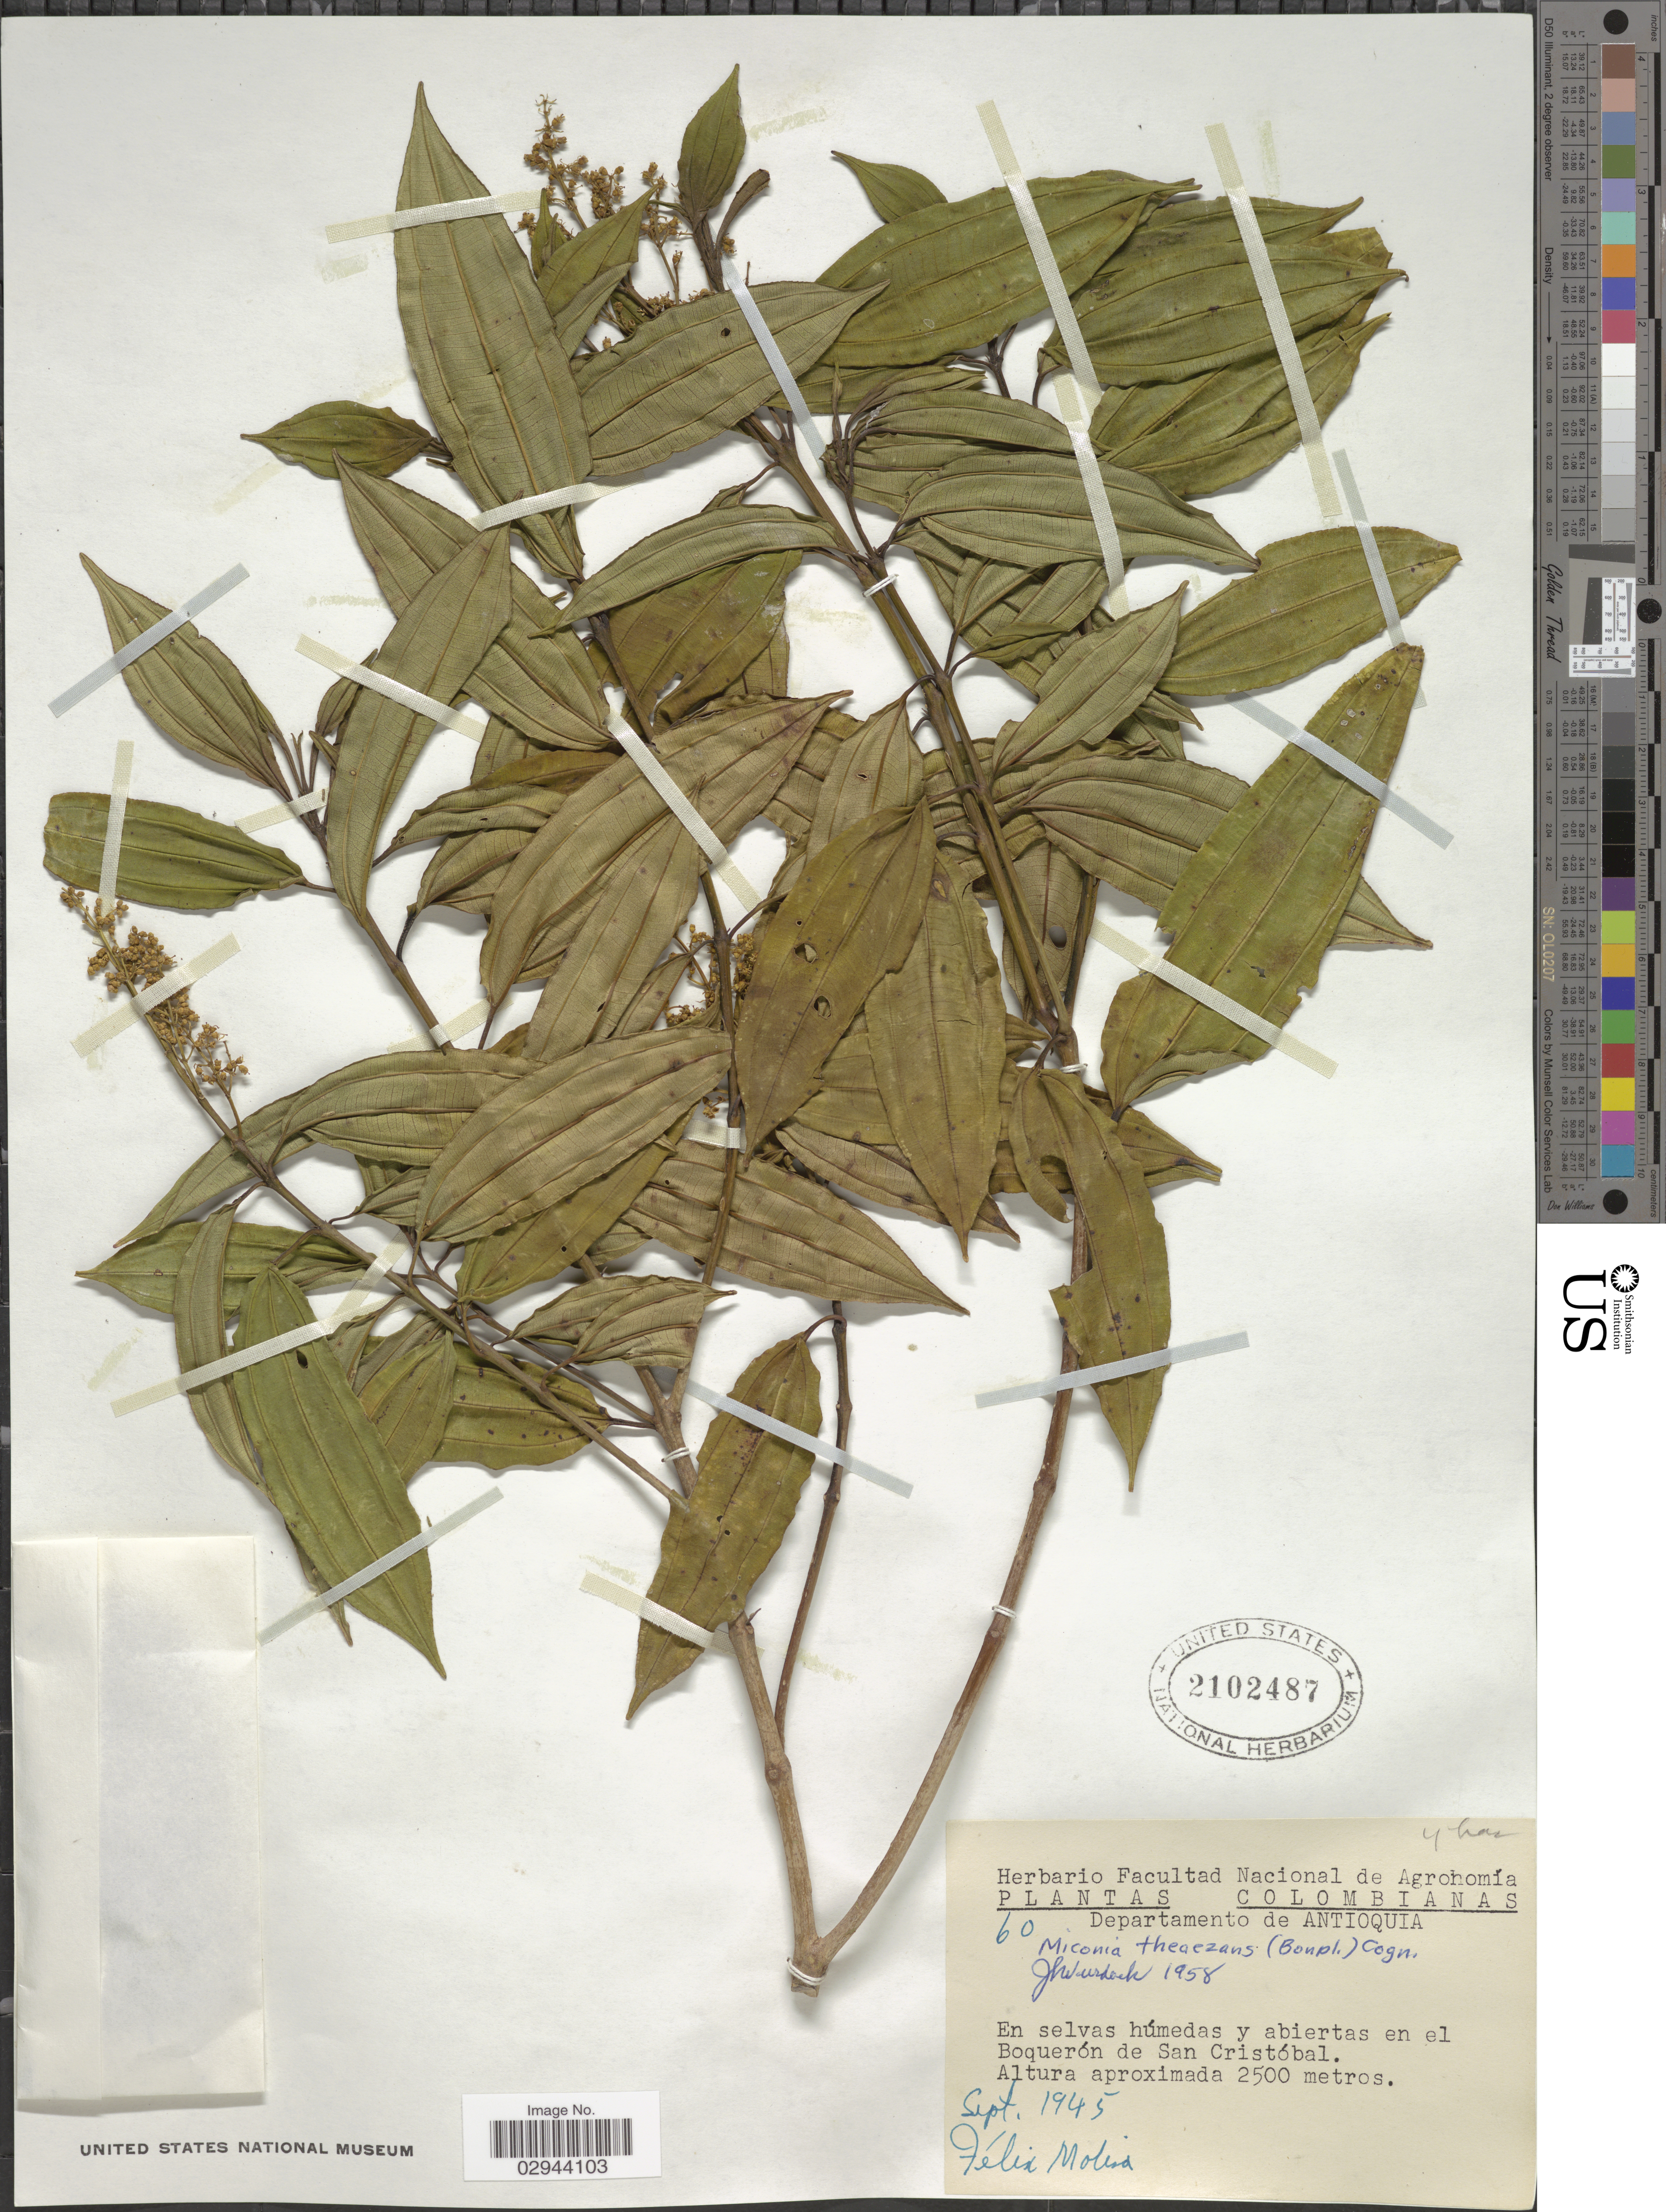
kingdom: Plantae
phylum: Tracheophyta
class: Magnoliopsida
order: Myrtales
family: Melastomataceae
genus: Miconia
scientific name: Miconia theizans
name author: (Bonpl.) Cogn.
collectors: F. Molina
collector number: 60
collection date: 1945-09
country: Colombia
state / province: Antioquia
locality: Departamento de Antioquia, En selvas húmedas y abiertas en el Boquerón de San Cristóbal.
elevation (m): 2500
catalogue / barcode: US 2102487